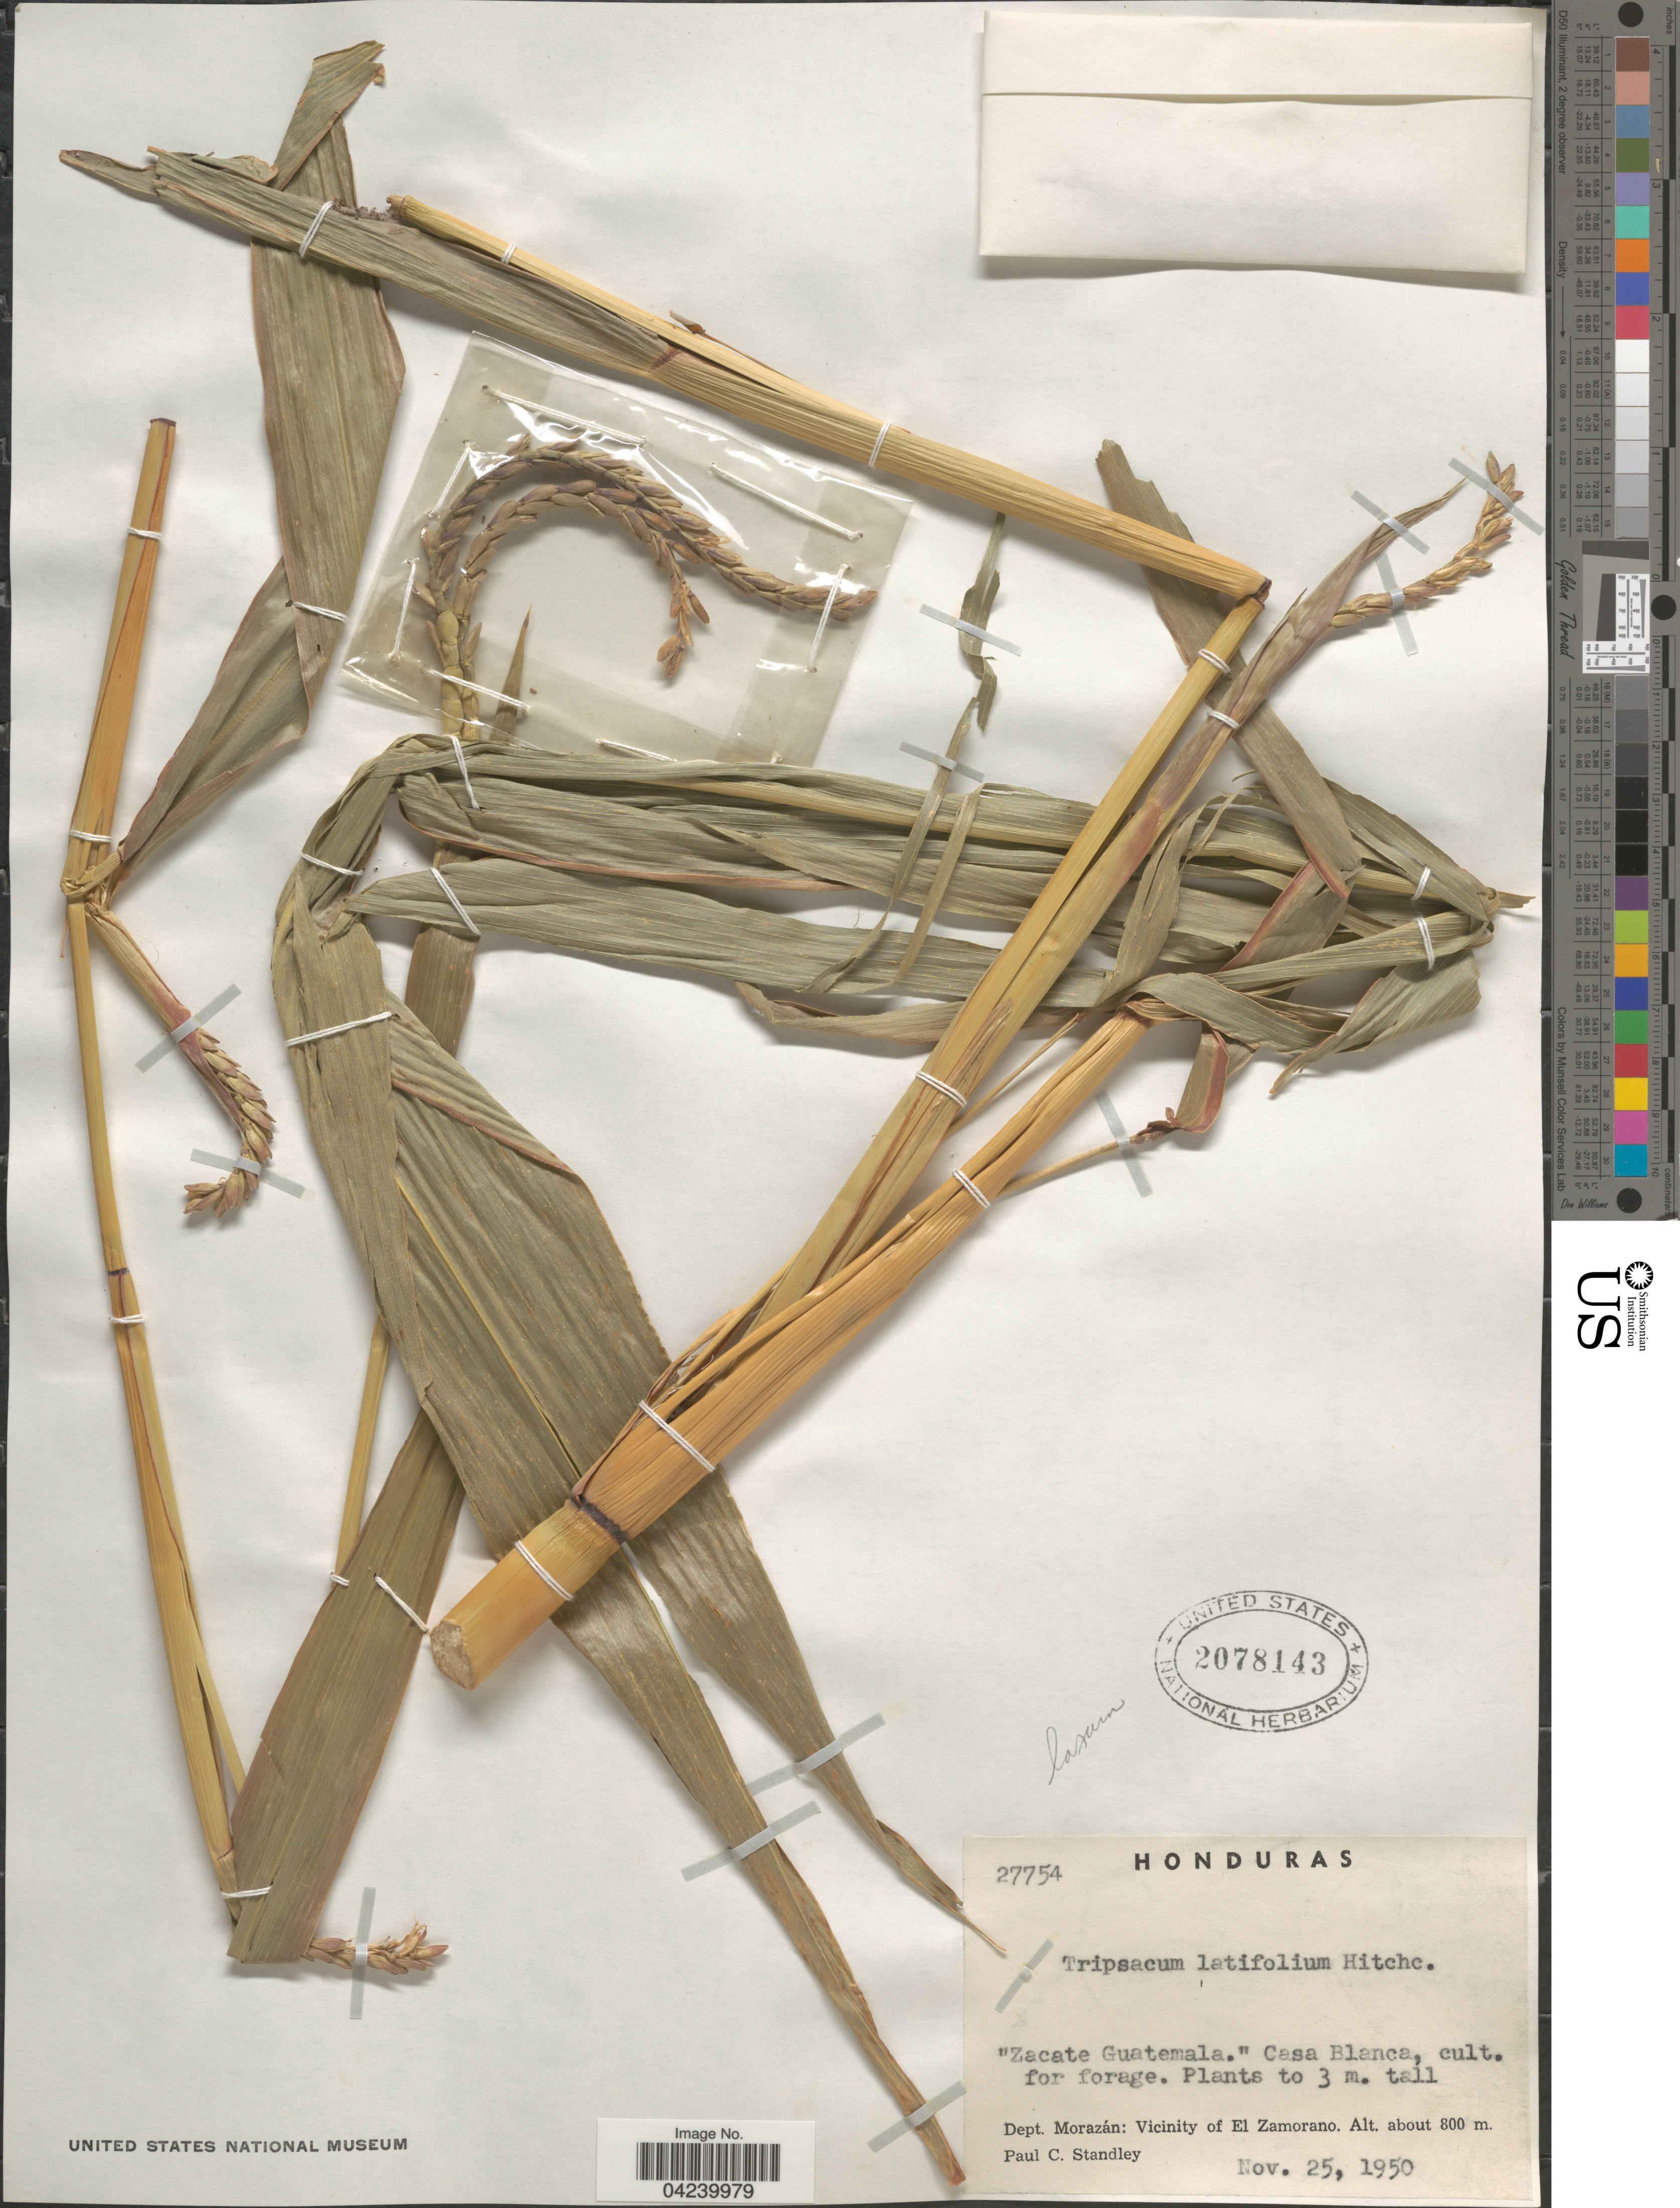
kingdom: Plantae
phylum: Tracheophyta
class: Liliopsida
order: Poales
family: Poaceae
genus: Tripsacum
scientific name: Tripsacum laxum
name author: Nash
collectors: P. C. Standley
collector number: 27754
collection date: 1950-11-25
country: Honduras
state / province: Fco. Morazán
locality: Dept. Morazán: Vicinity of El Zamorano.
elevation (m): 800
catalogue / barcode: US 2078143